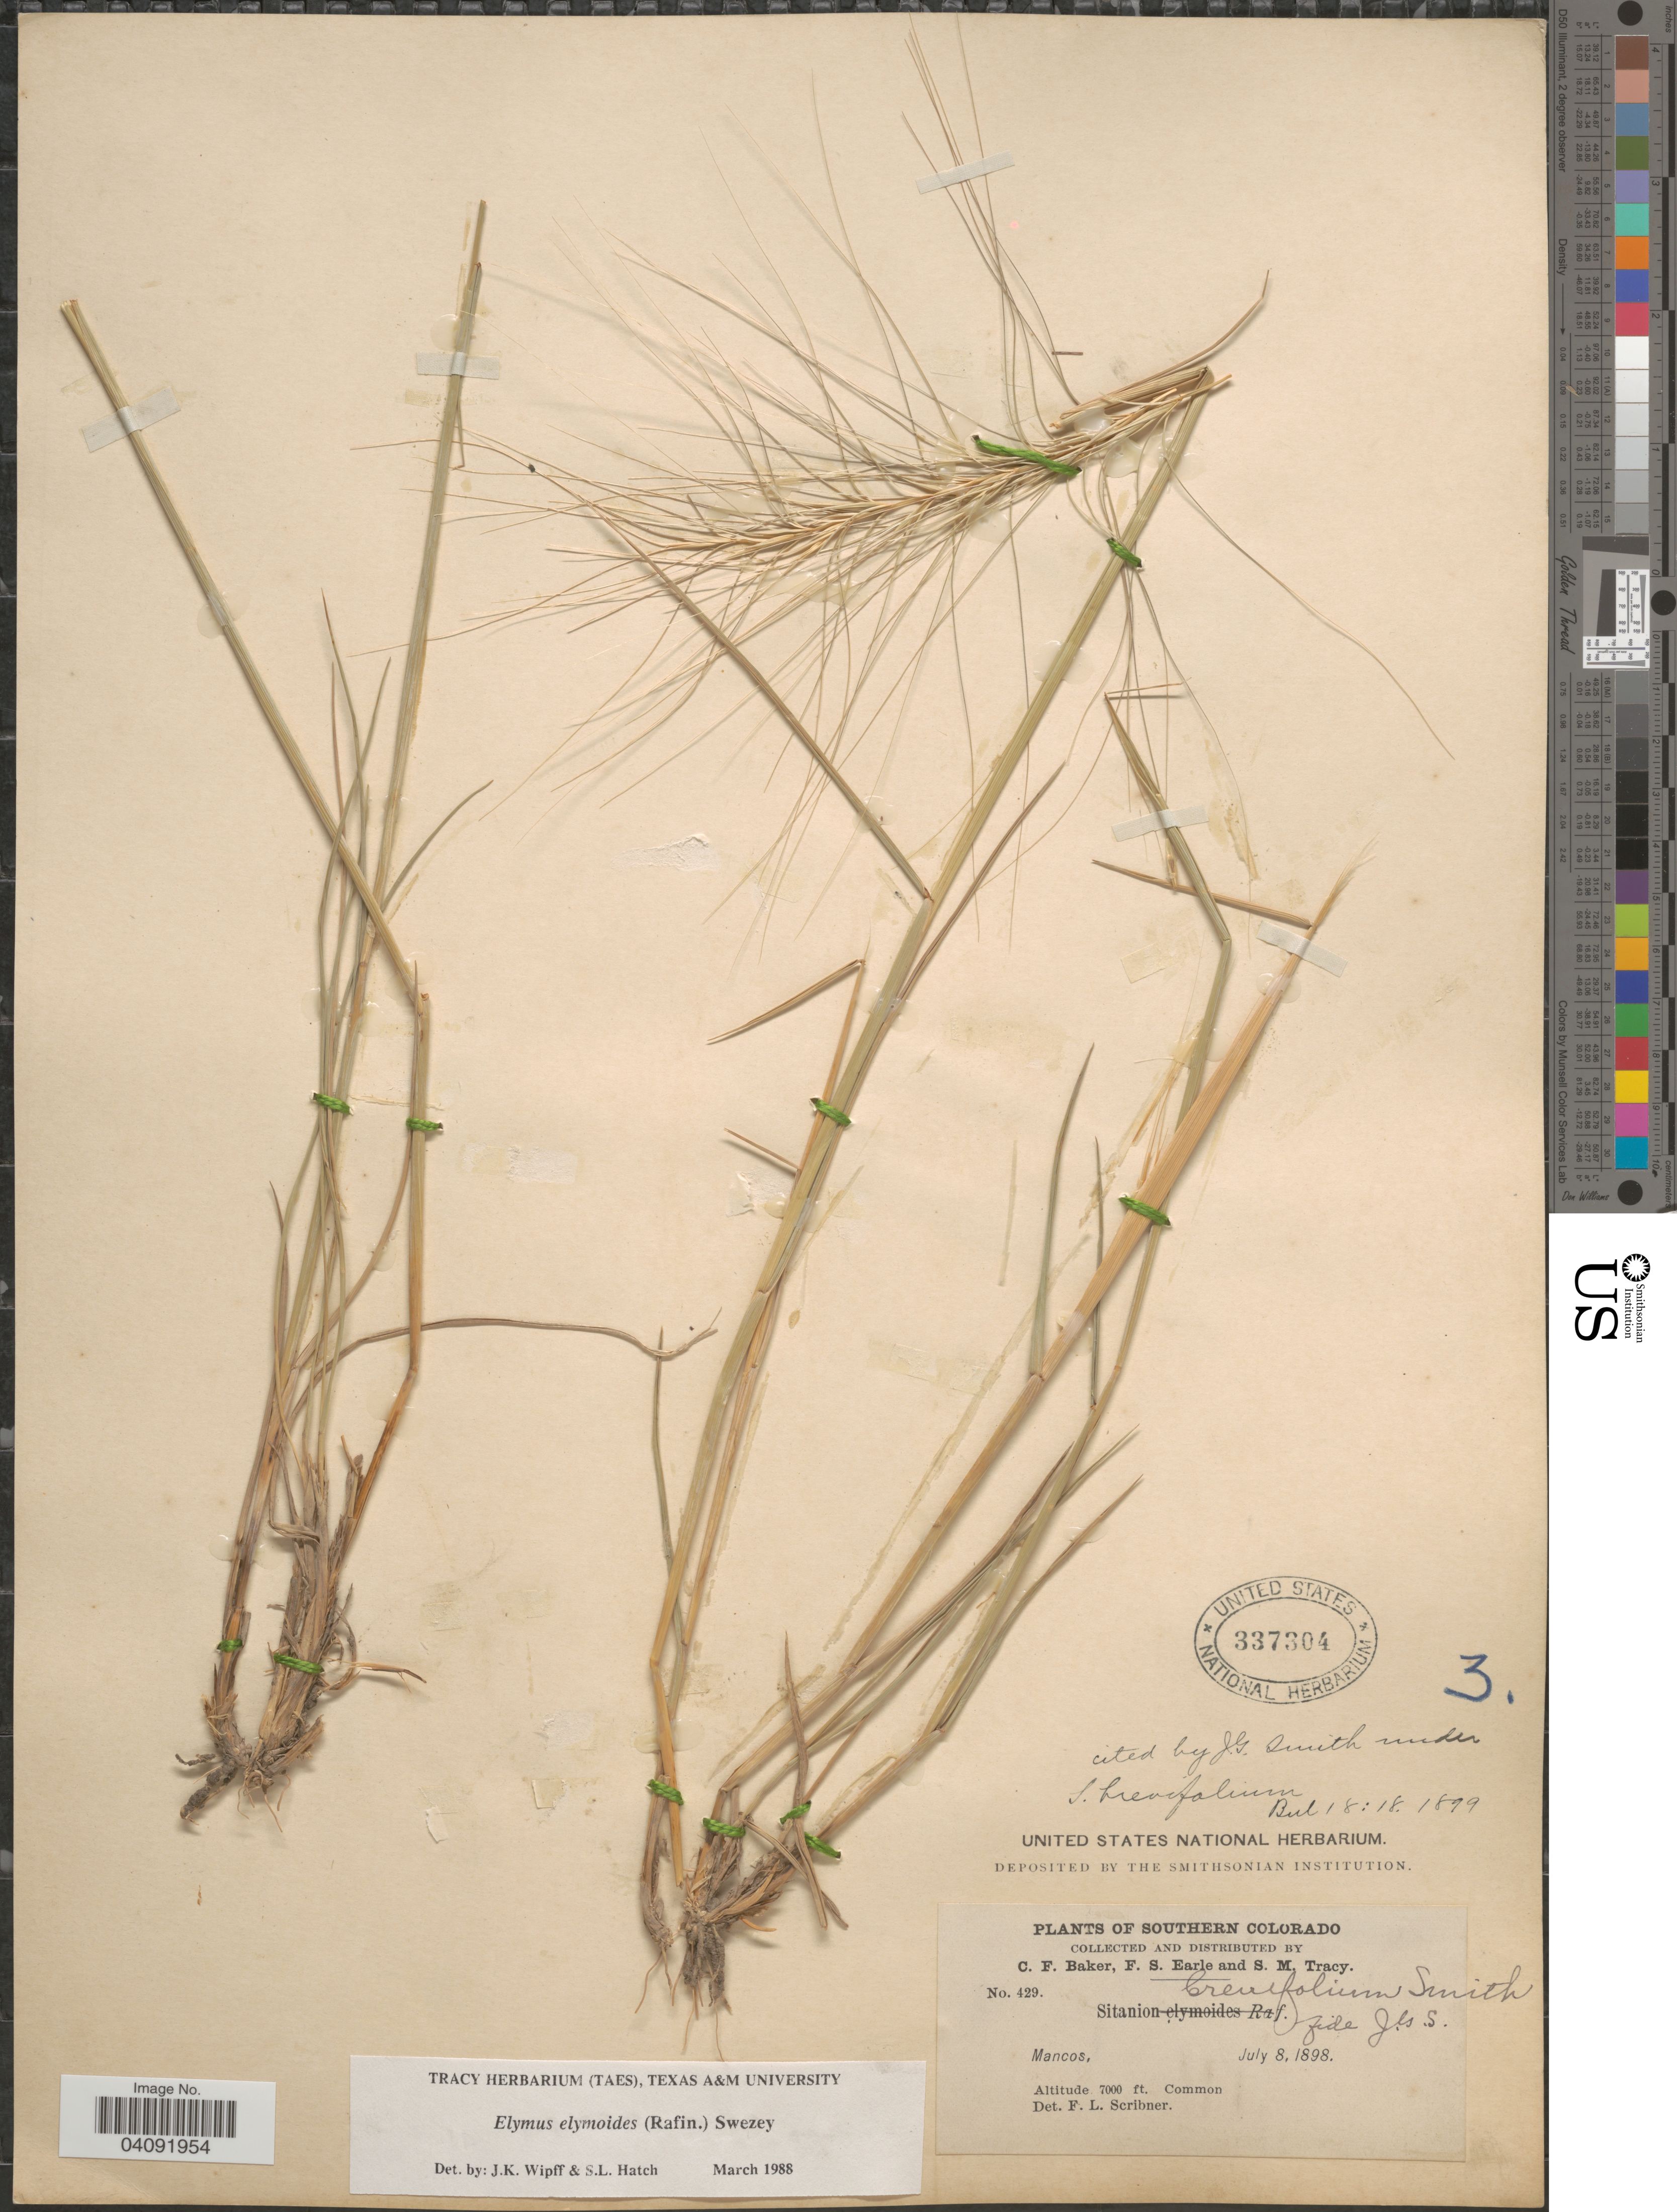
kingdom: Plantae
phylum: Tracheophyta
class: Liliopsida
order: Poales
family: Poaceae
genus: Elymus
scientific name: Elymus elymoides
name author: (Raf.) Swezey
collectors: C. F. Baker, F. S. Earle & S. M. Tracy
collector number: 429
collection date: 1898-07-08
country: United States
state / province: Colorado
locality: Southern Colorado. Mancos.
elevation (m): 2134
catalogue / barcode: US 337304